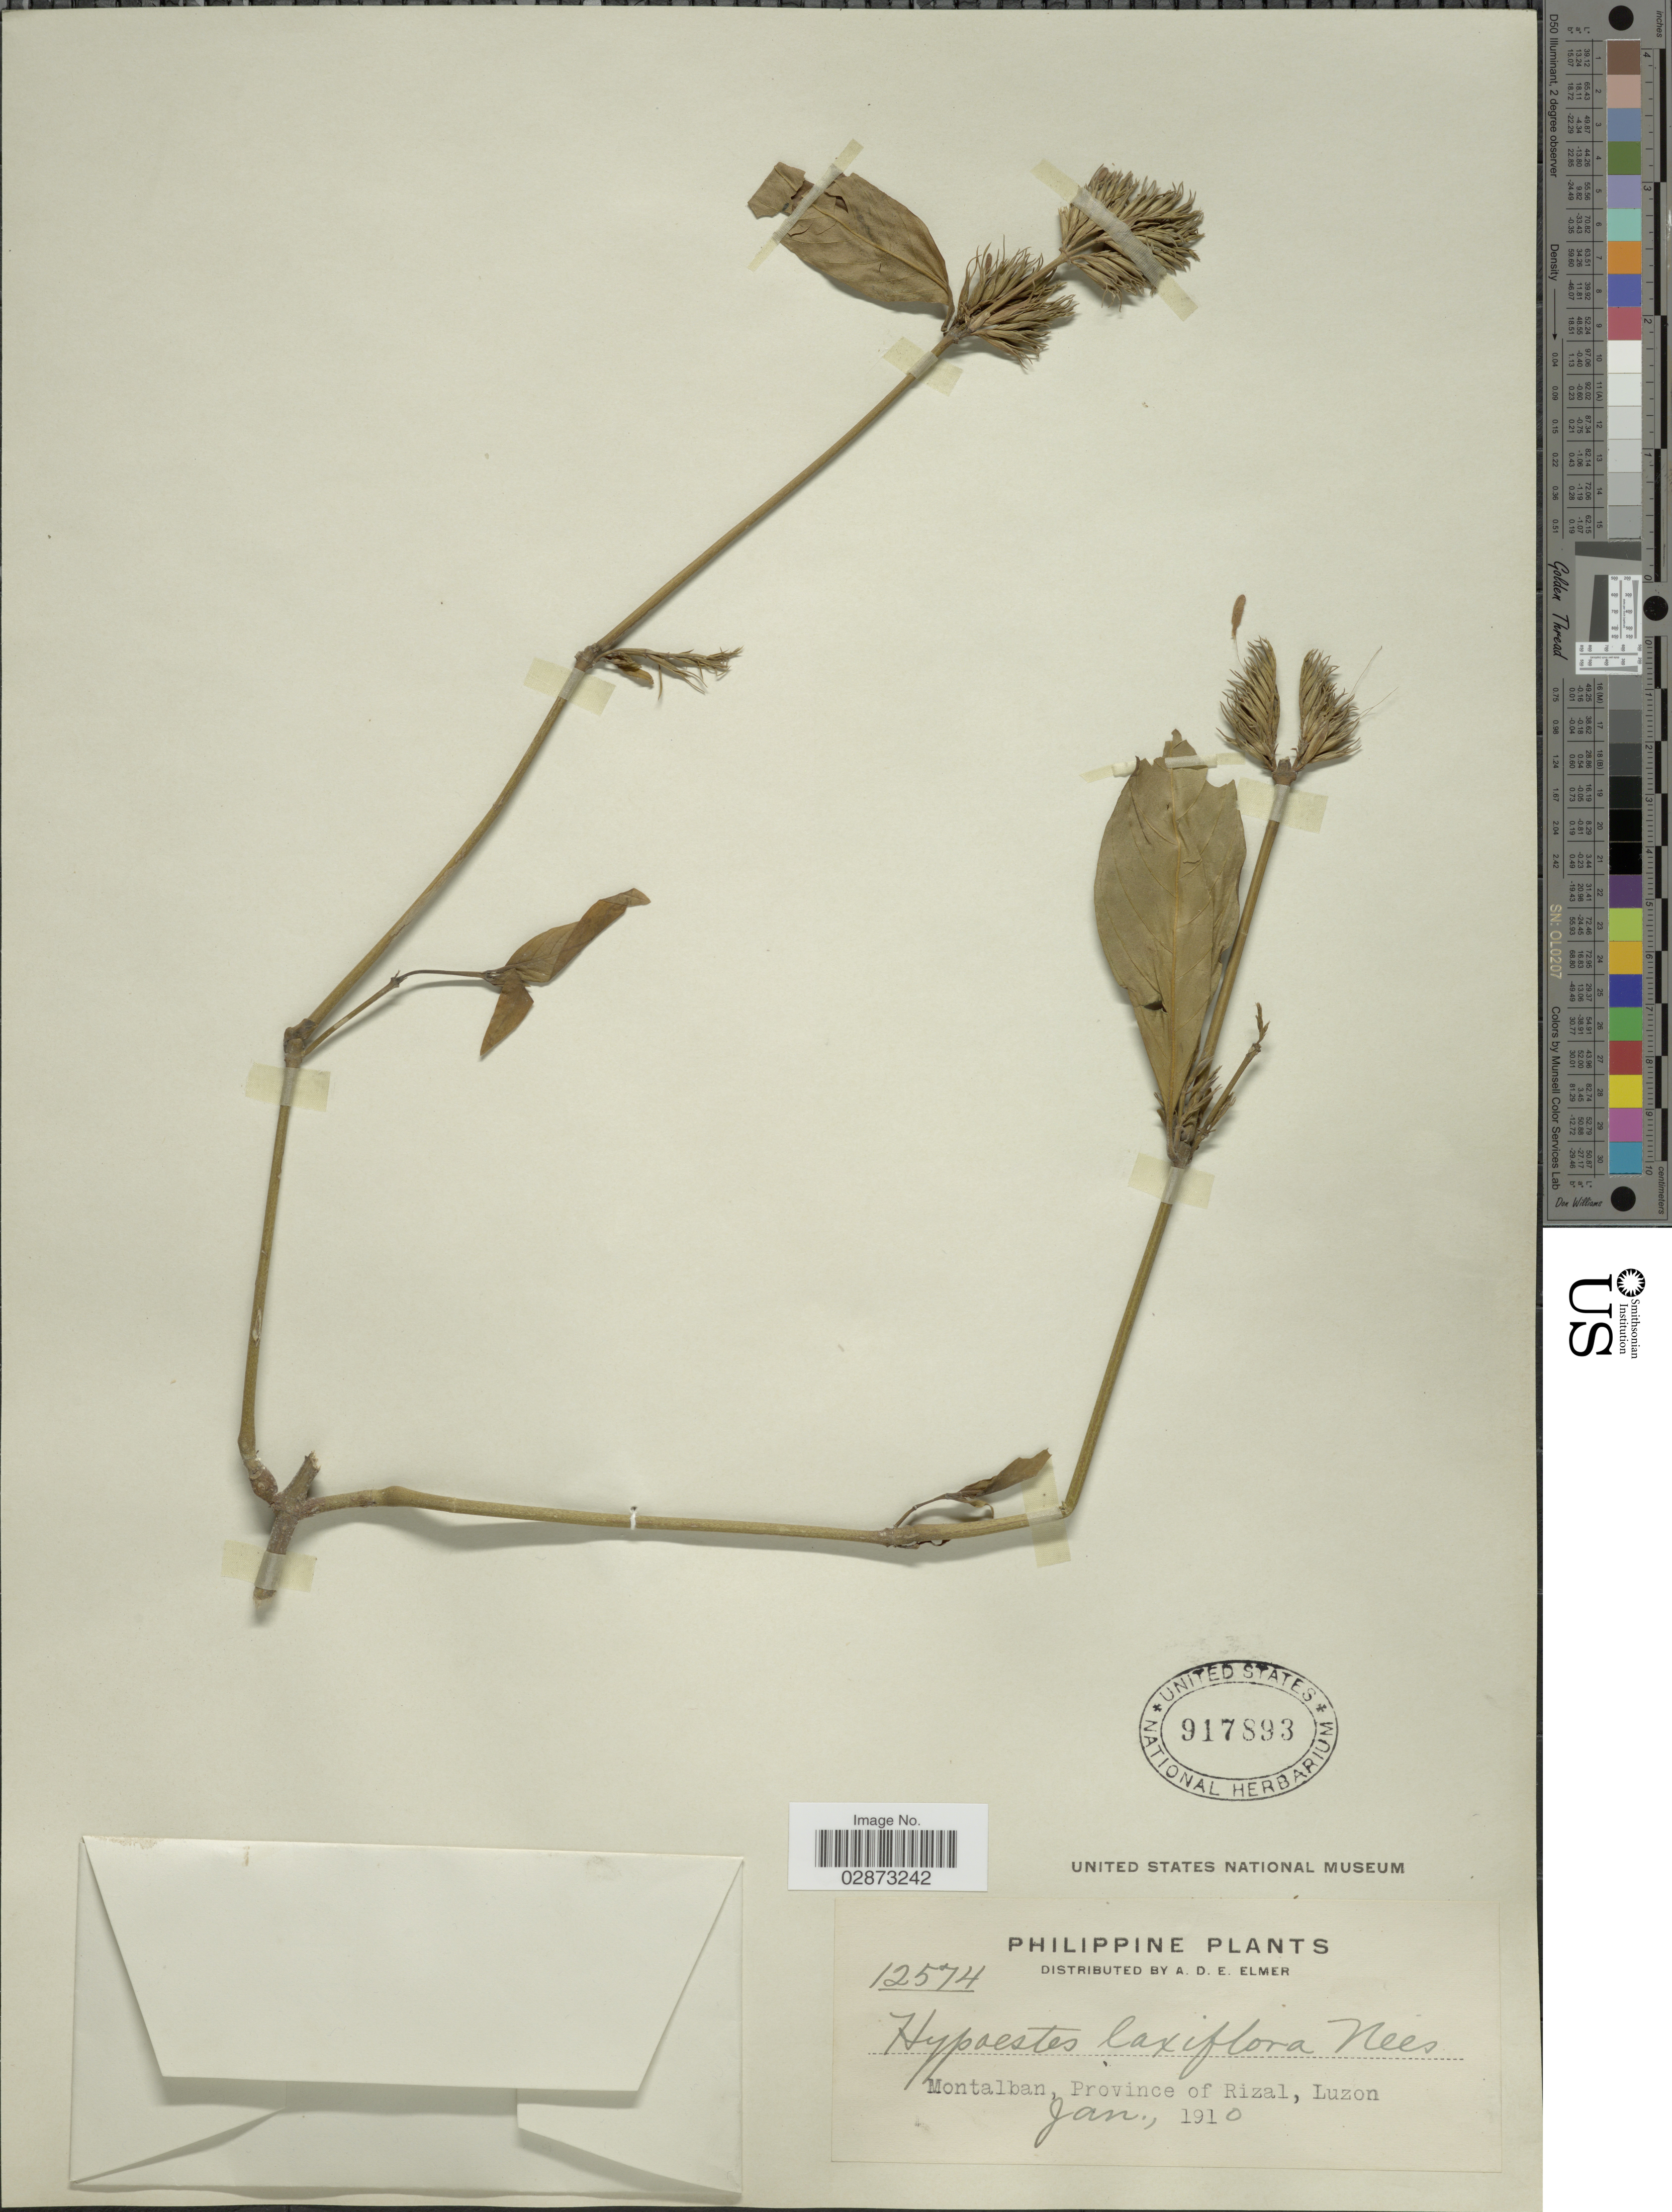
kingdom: Plantae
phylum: Tracheophyta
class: Magnoliopsida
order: Lamiales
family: Acanthaceae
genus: Hypoestes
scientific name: Hypoestes laxiflora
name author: Nees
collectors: A. D. E. Elmer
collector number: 12574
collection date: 1910-01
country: Philippines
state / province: Calabarzon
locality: Montalban, Province of Rizal, Luzon.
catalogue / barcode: US 917893